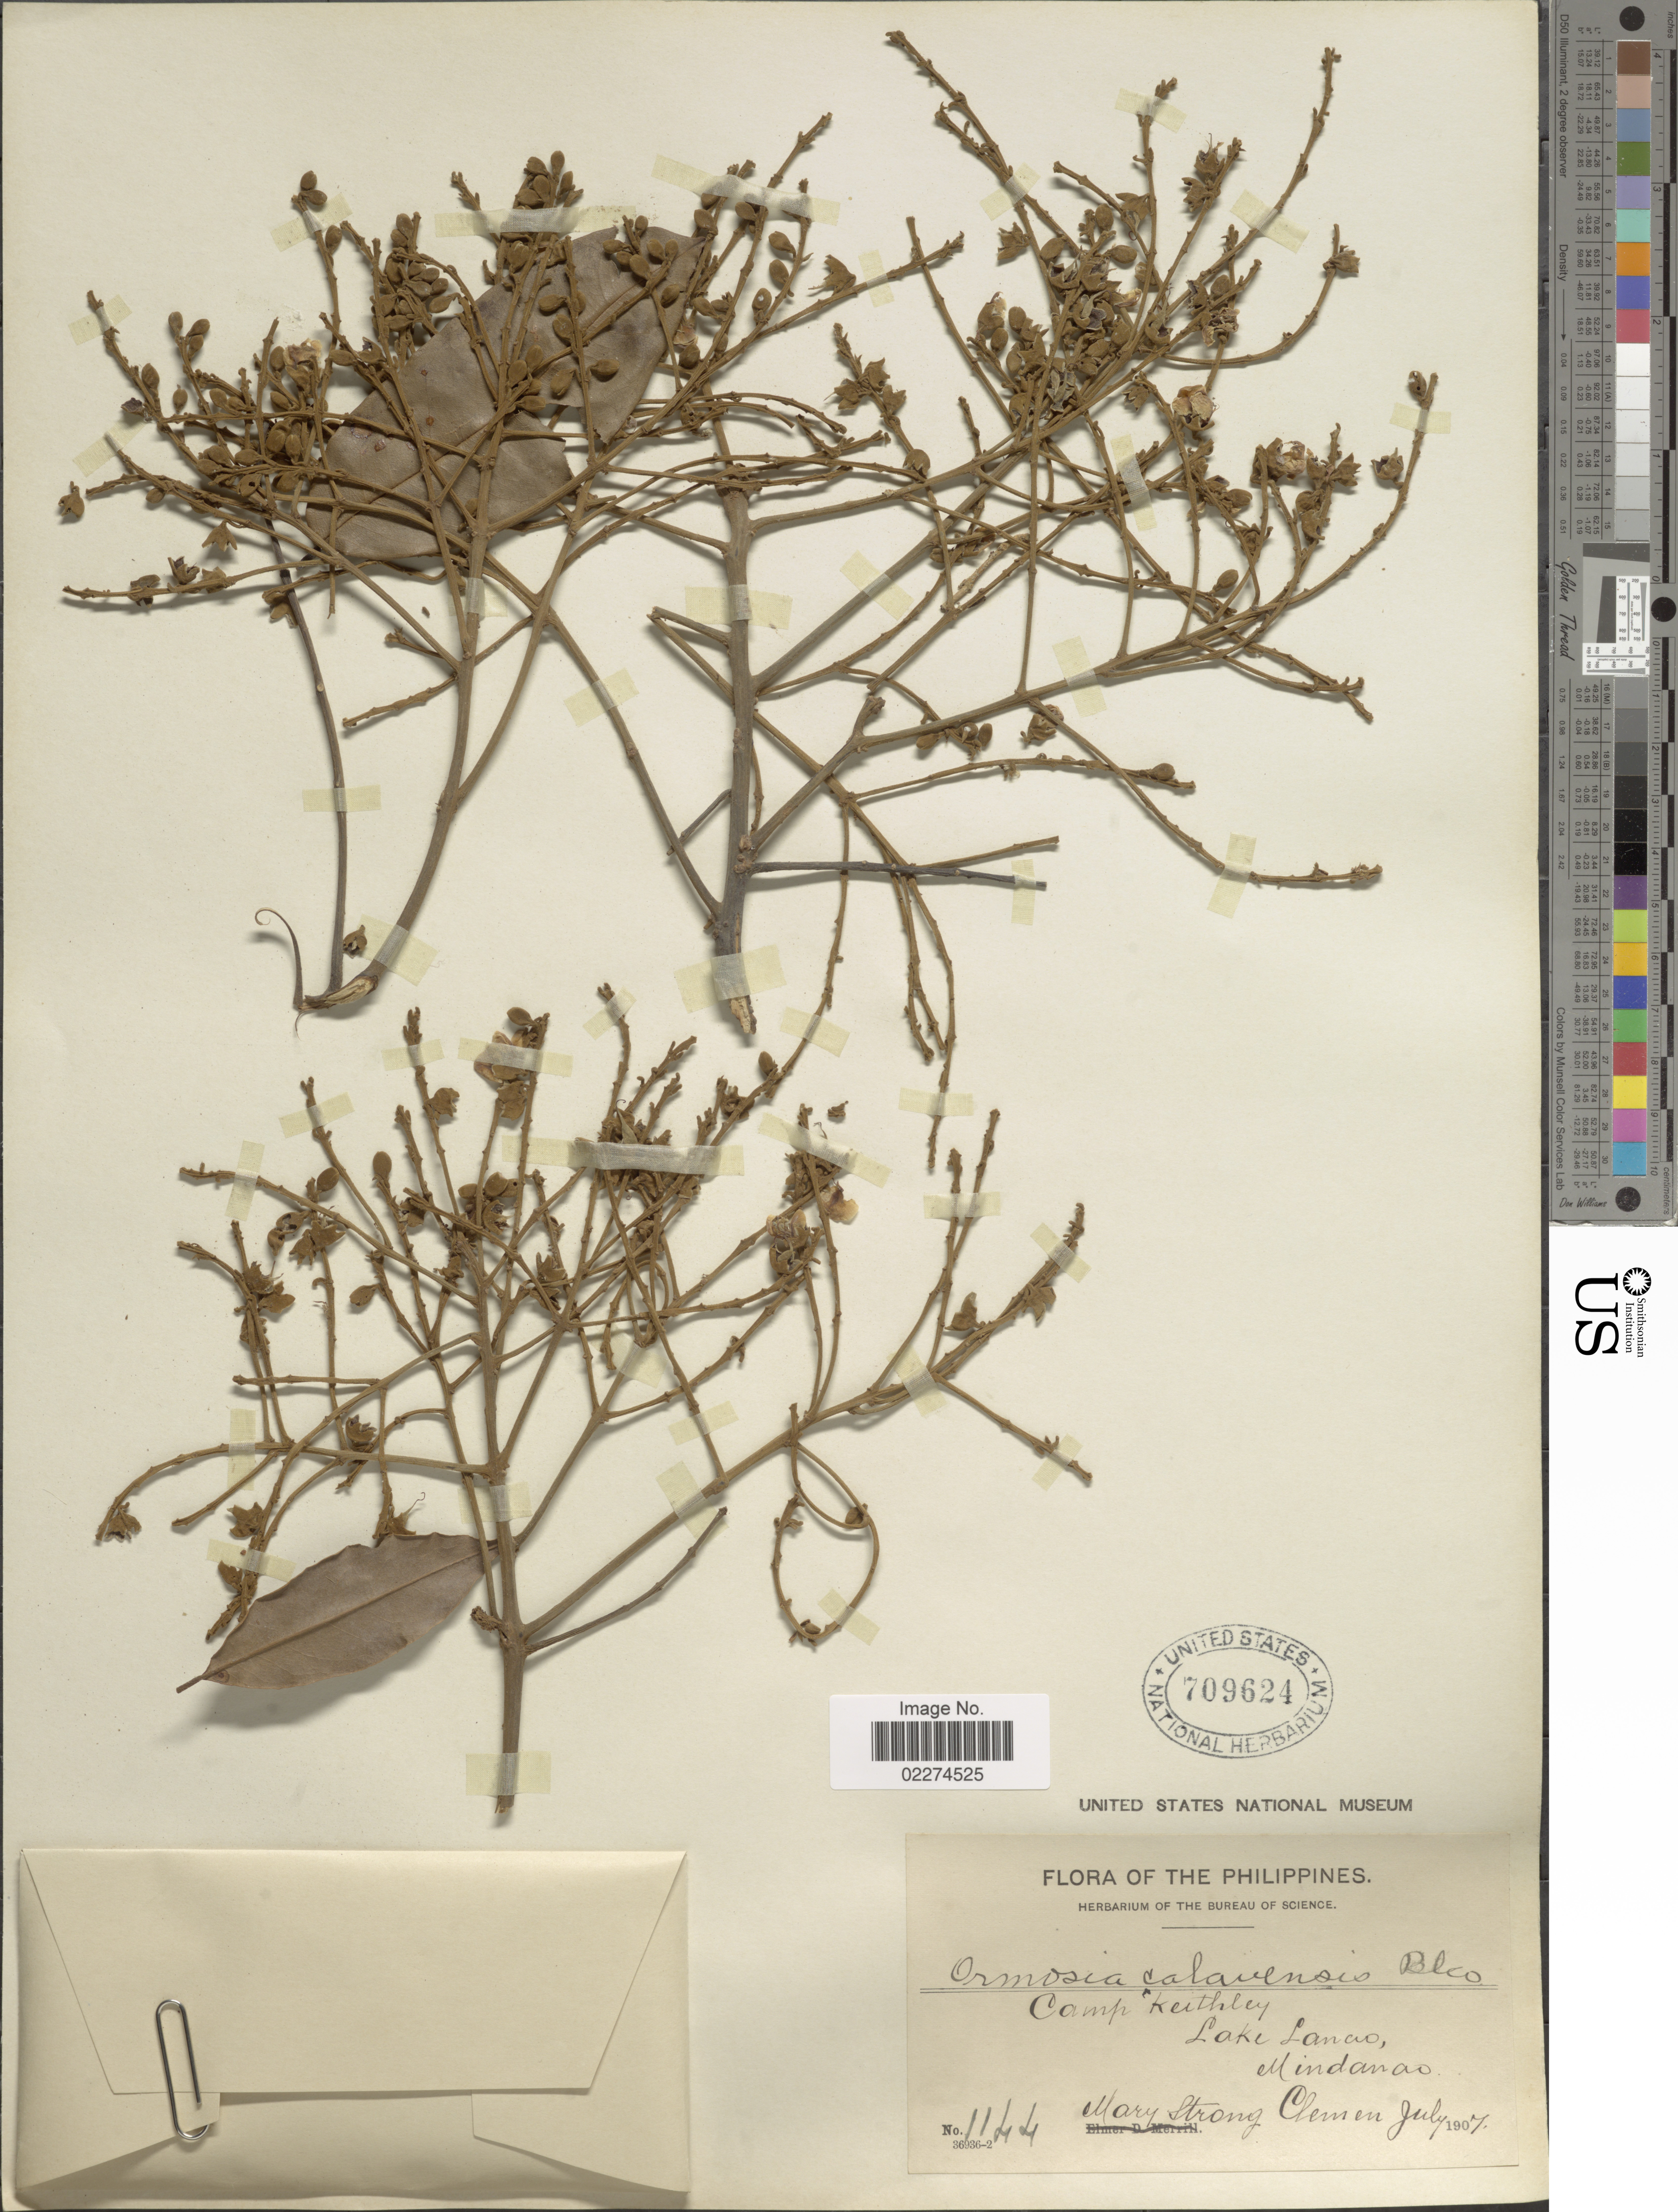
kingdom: Plantae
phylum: Tracheophyta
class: Magnoliopsida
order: Fabales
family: Fabaceae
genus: Ormosia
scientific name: Ormosia calavensis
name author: Azaola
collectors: M. S. Clemens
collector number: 1144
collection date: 1907-07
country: Philippines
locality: Camp Keithley, Lake Lanao, Mindanao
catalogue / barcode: US 709624